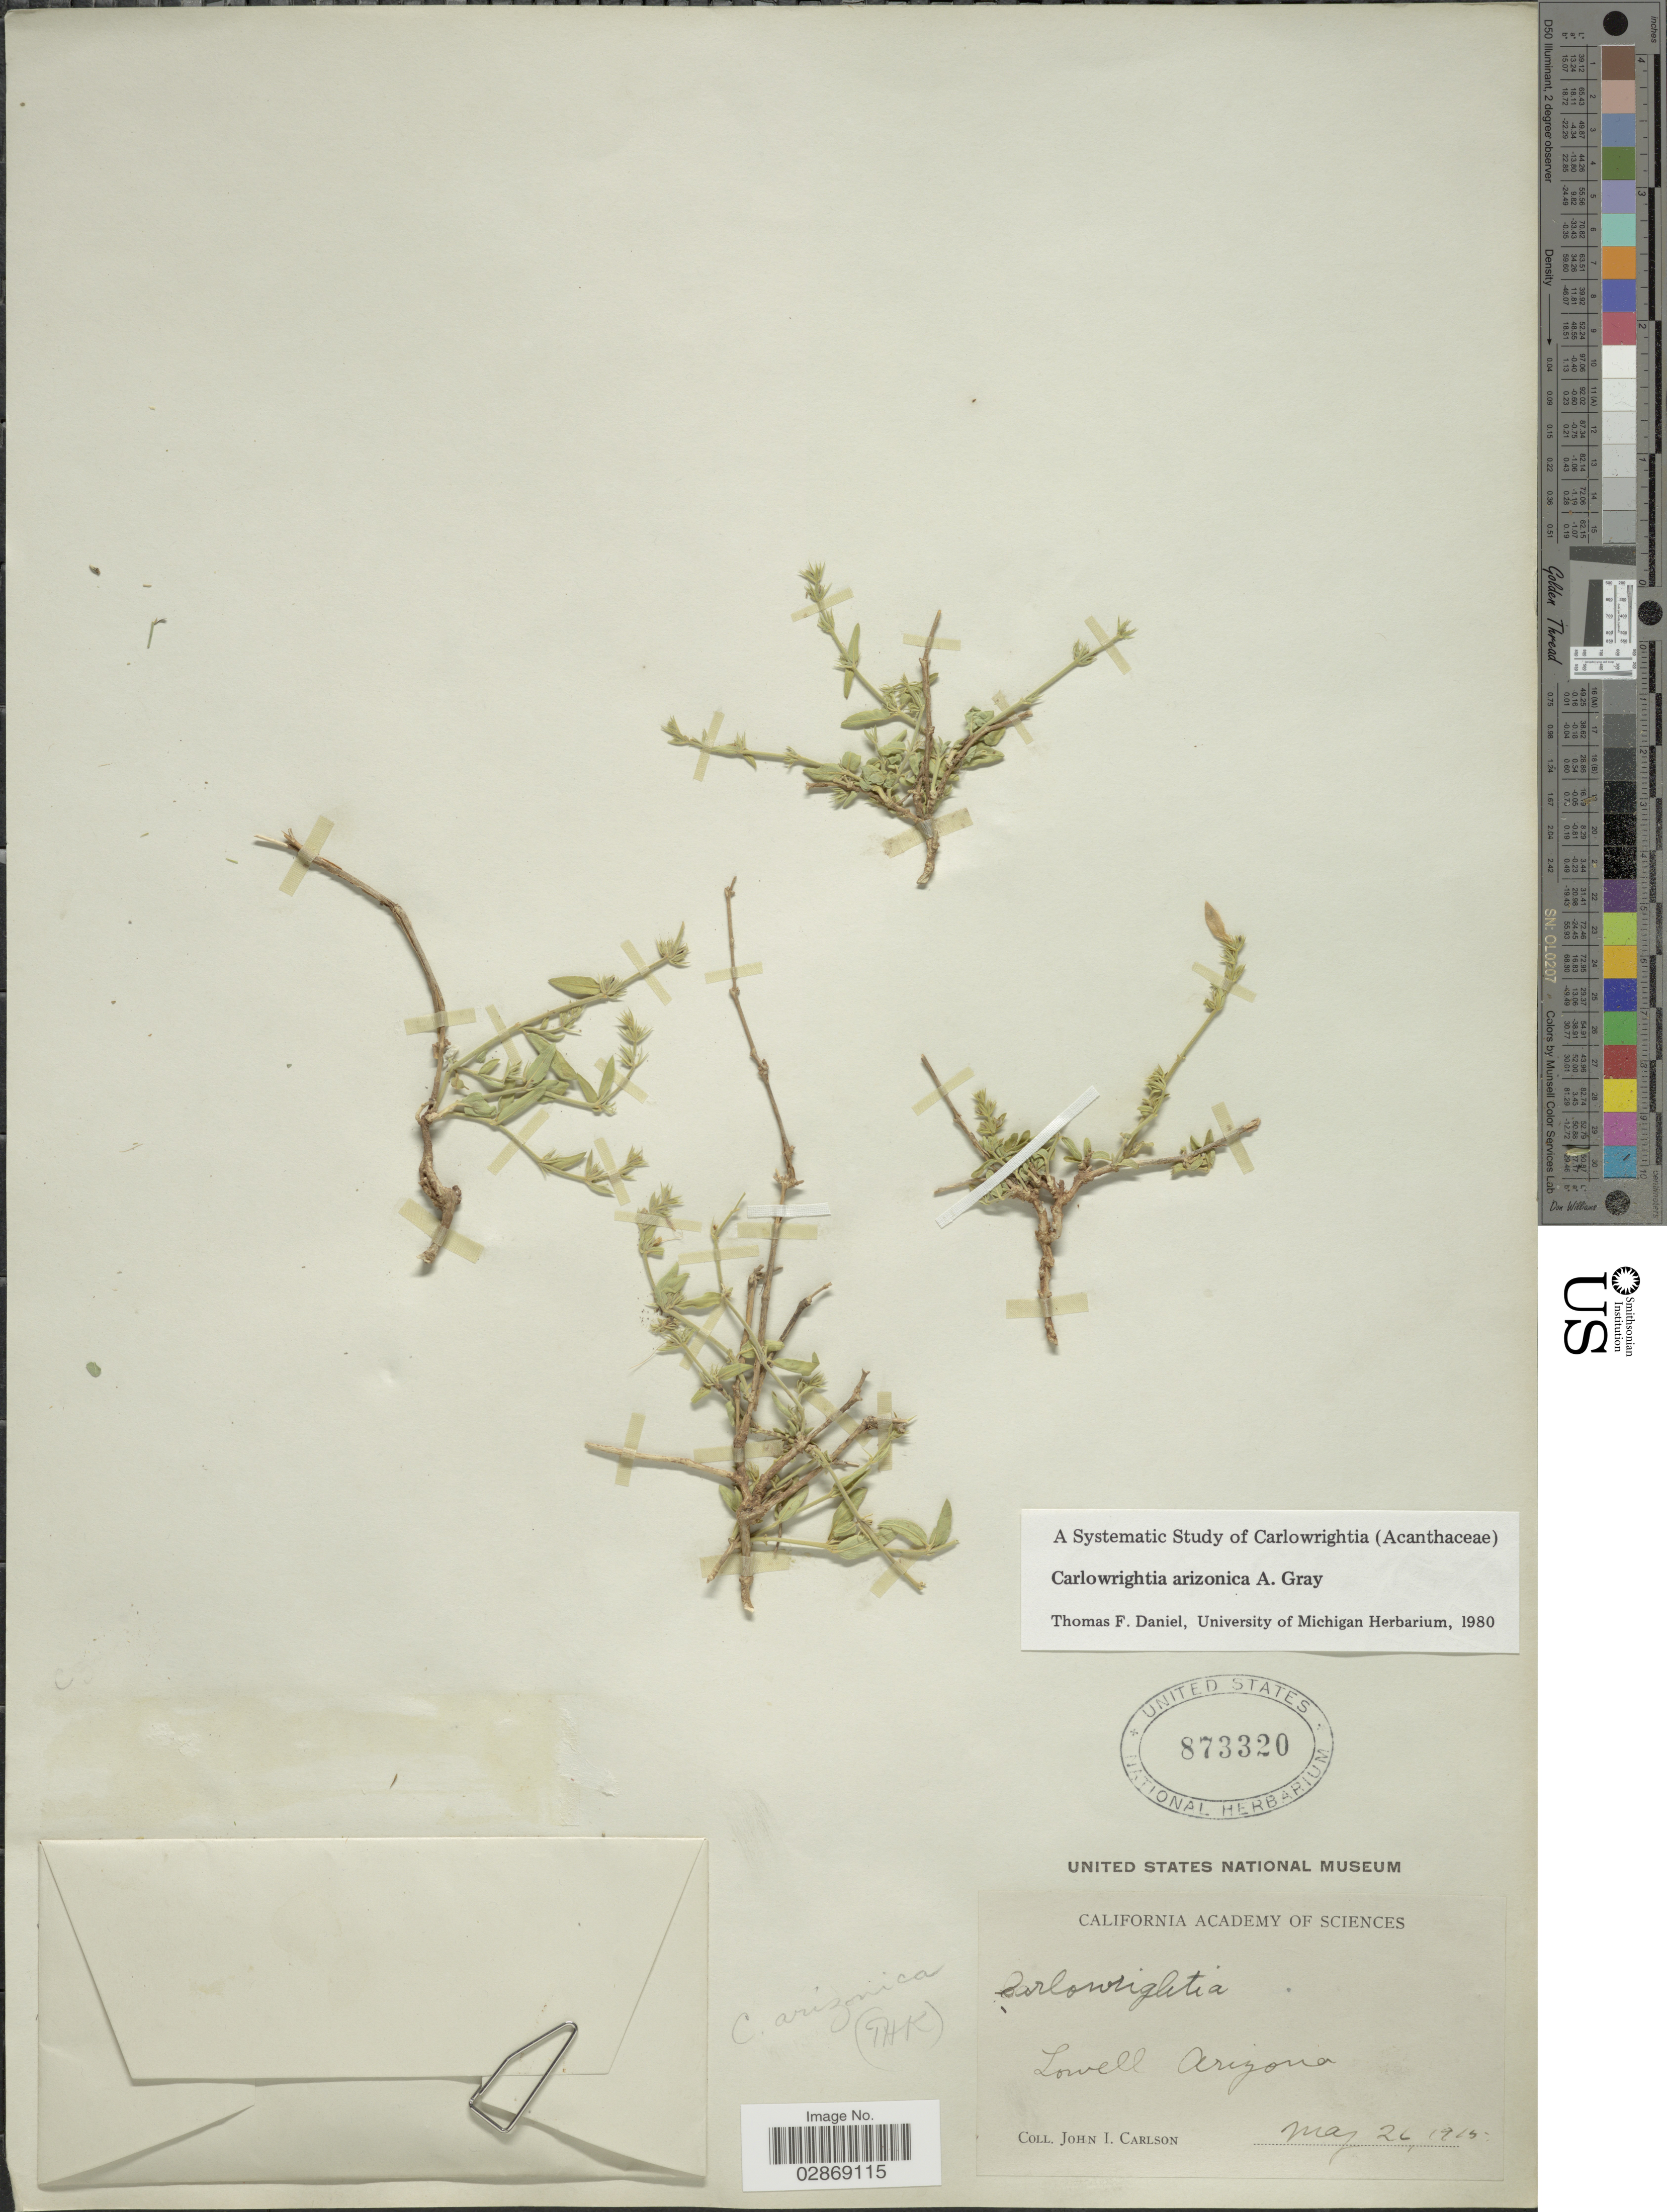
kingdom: Plantae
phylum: Tracheophyta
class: Magnoliopsida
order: Lamiales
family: Acanthaceae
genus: Carlowrightia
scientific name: Carlowrightia arizonica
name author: A. Gray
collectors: J. Carlson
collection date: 1915-05-26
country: United States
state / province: Arizona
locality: Lowell.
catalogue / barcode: US 873320